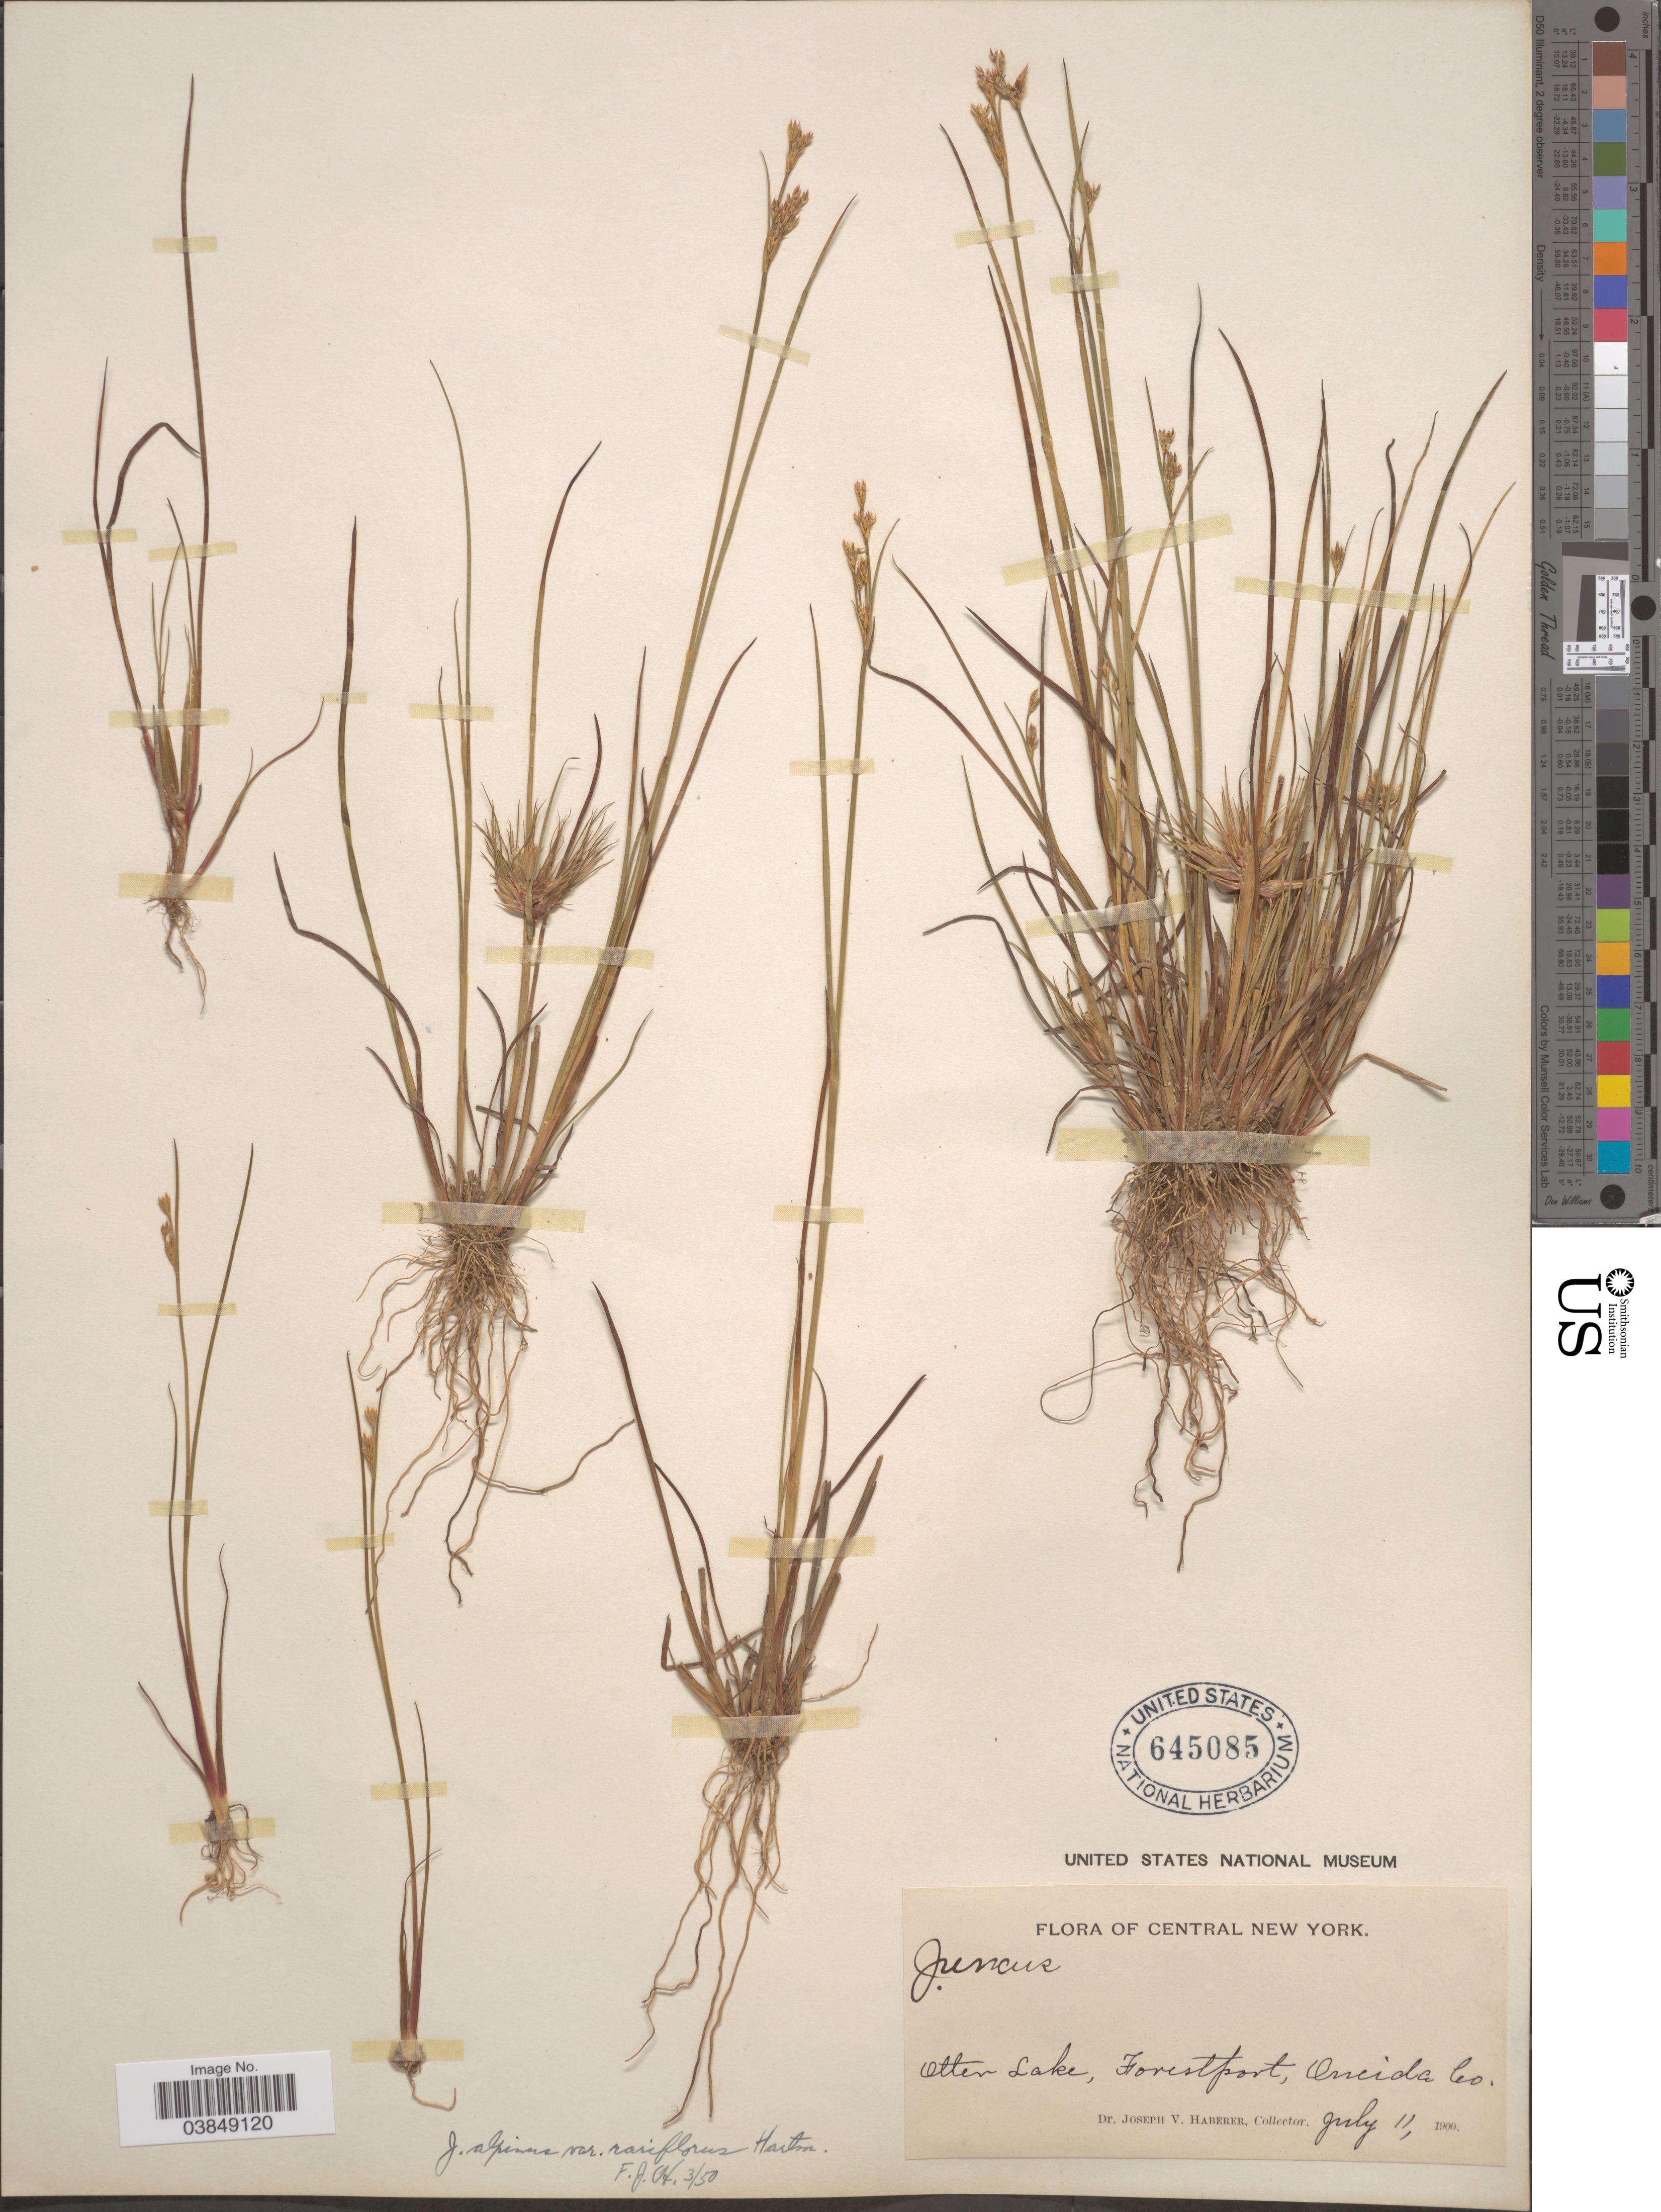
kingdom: Plantae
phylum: Tracheophyta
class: Liliopsida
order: Poales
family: Juncaceae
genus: Juncus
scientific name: Juncus alpinus var. rariflorus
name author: (Hartm.) Hartm.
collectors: J. V. Haberer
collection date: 1900-07-11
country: United States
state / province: New York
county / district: Oneida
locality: Central New York. Otten Lake, Forestport, Oneida Co.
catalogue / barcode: US 645085